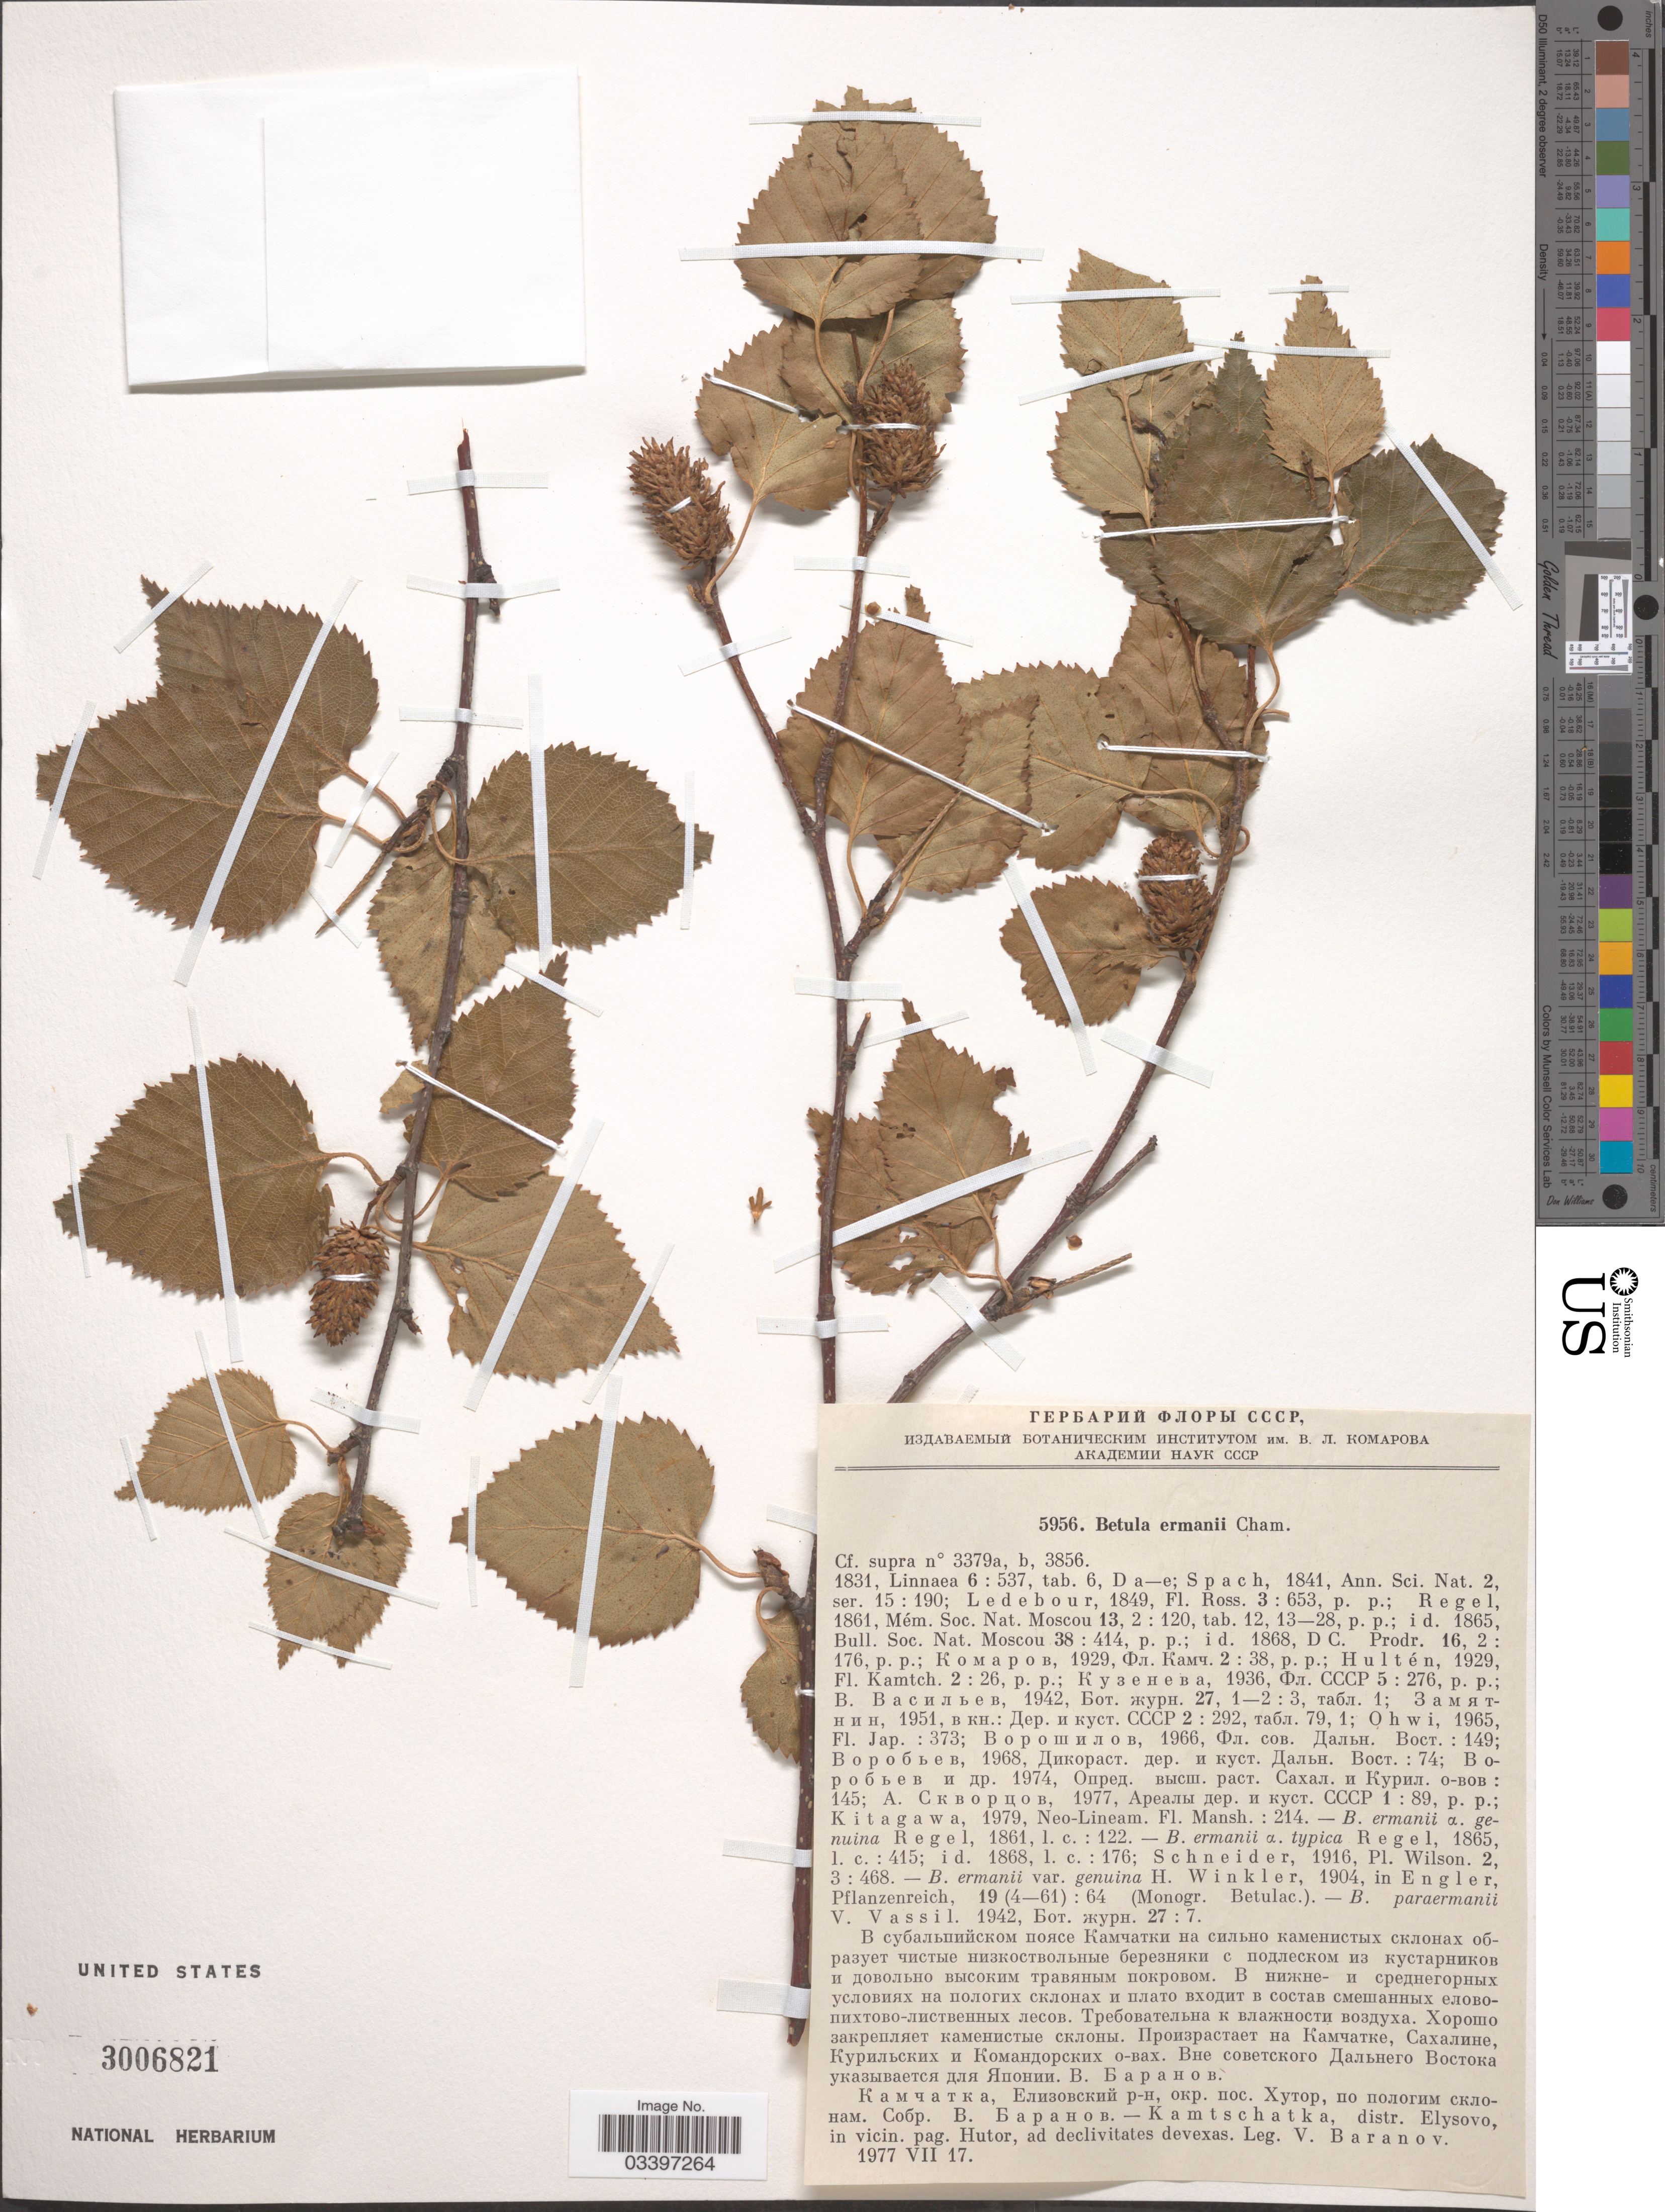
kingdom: Plantae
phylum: Tracheophyta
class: Magnoliopsida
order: Fagales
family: Betulaceae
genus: Betula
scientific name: Betula ermanii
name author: Cham.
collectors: V. Baranov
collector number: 5956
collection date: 1977-07-17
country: Russian Federation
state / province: Kamchatka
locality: Distr. Elysovo, in vicin. pag. Hutor.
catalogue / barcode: US 3006821